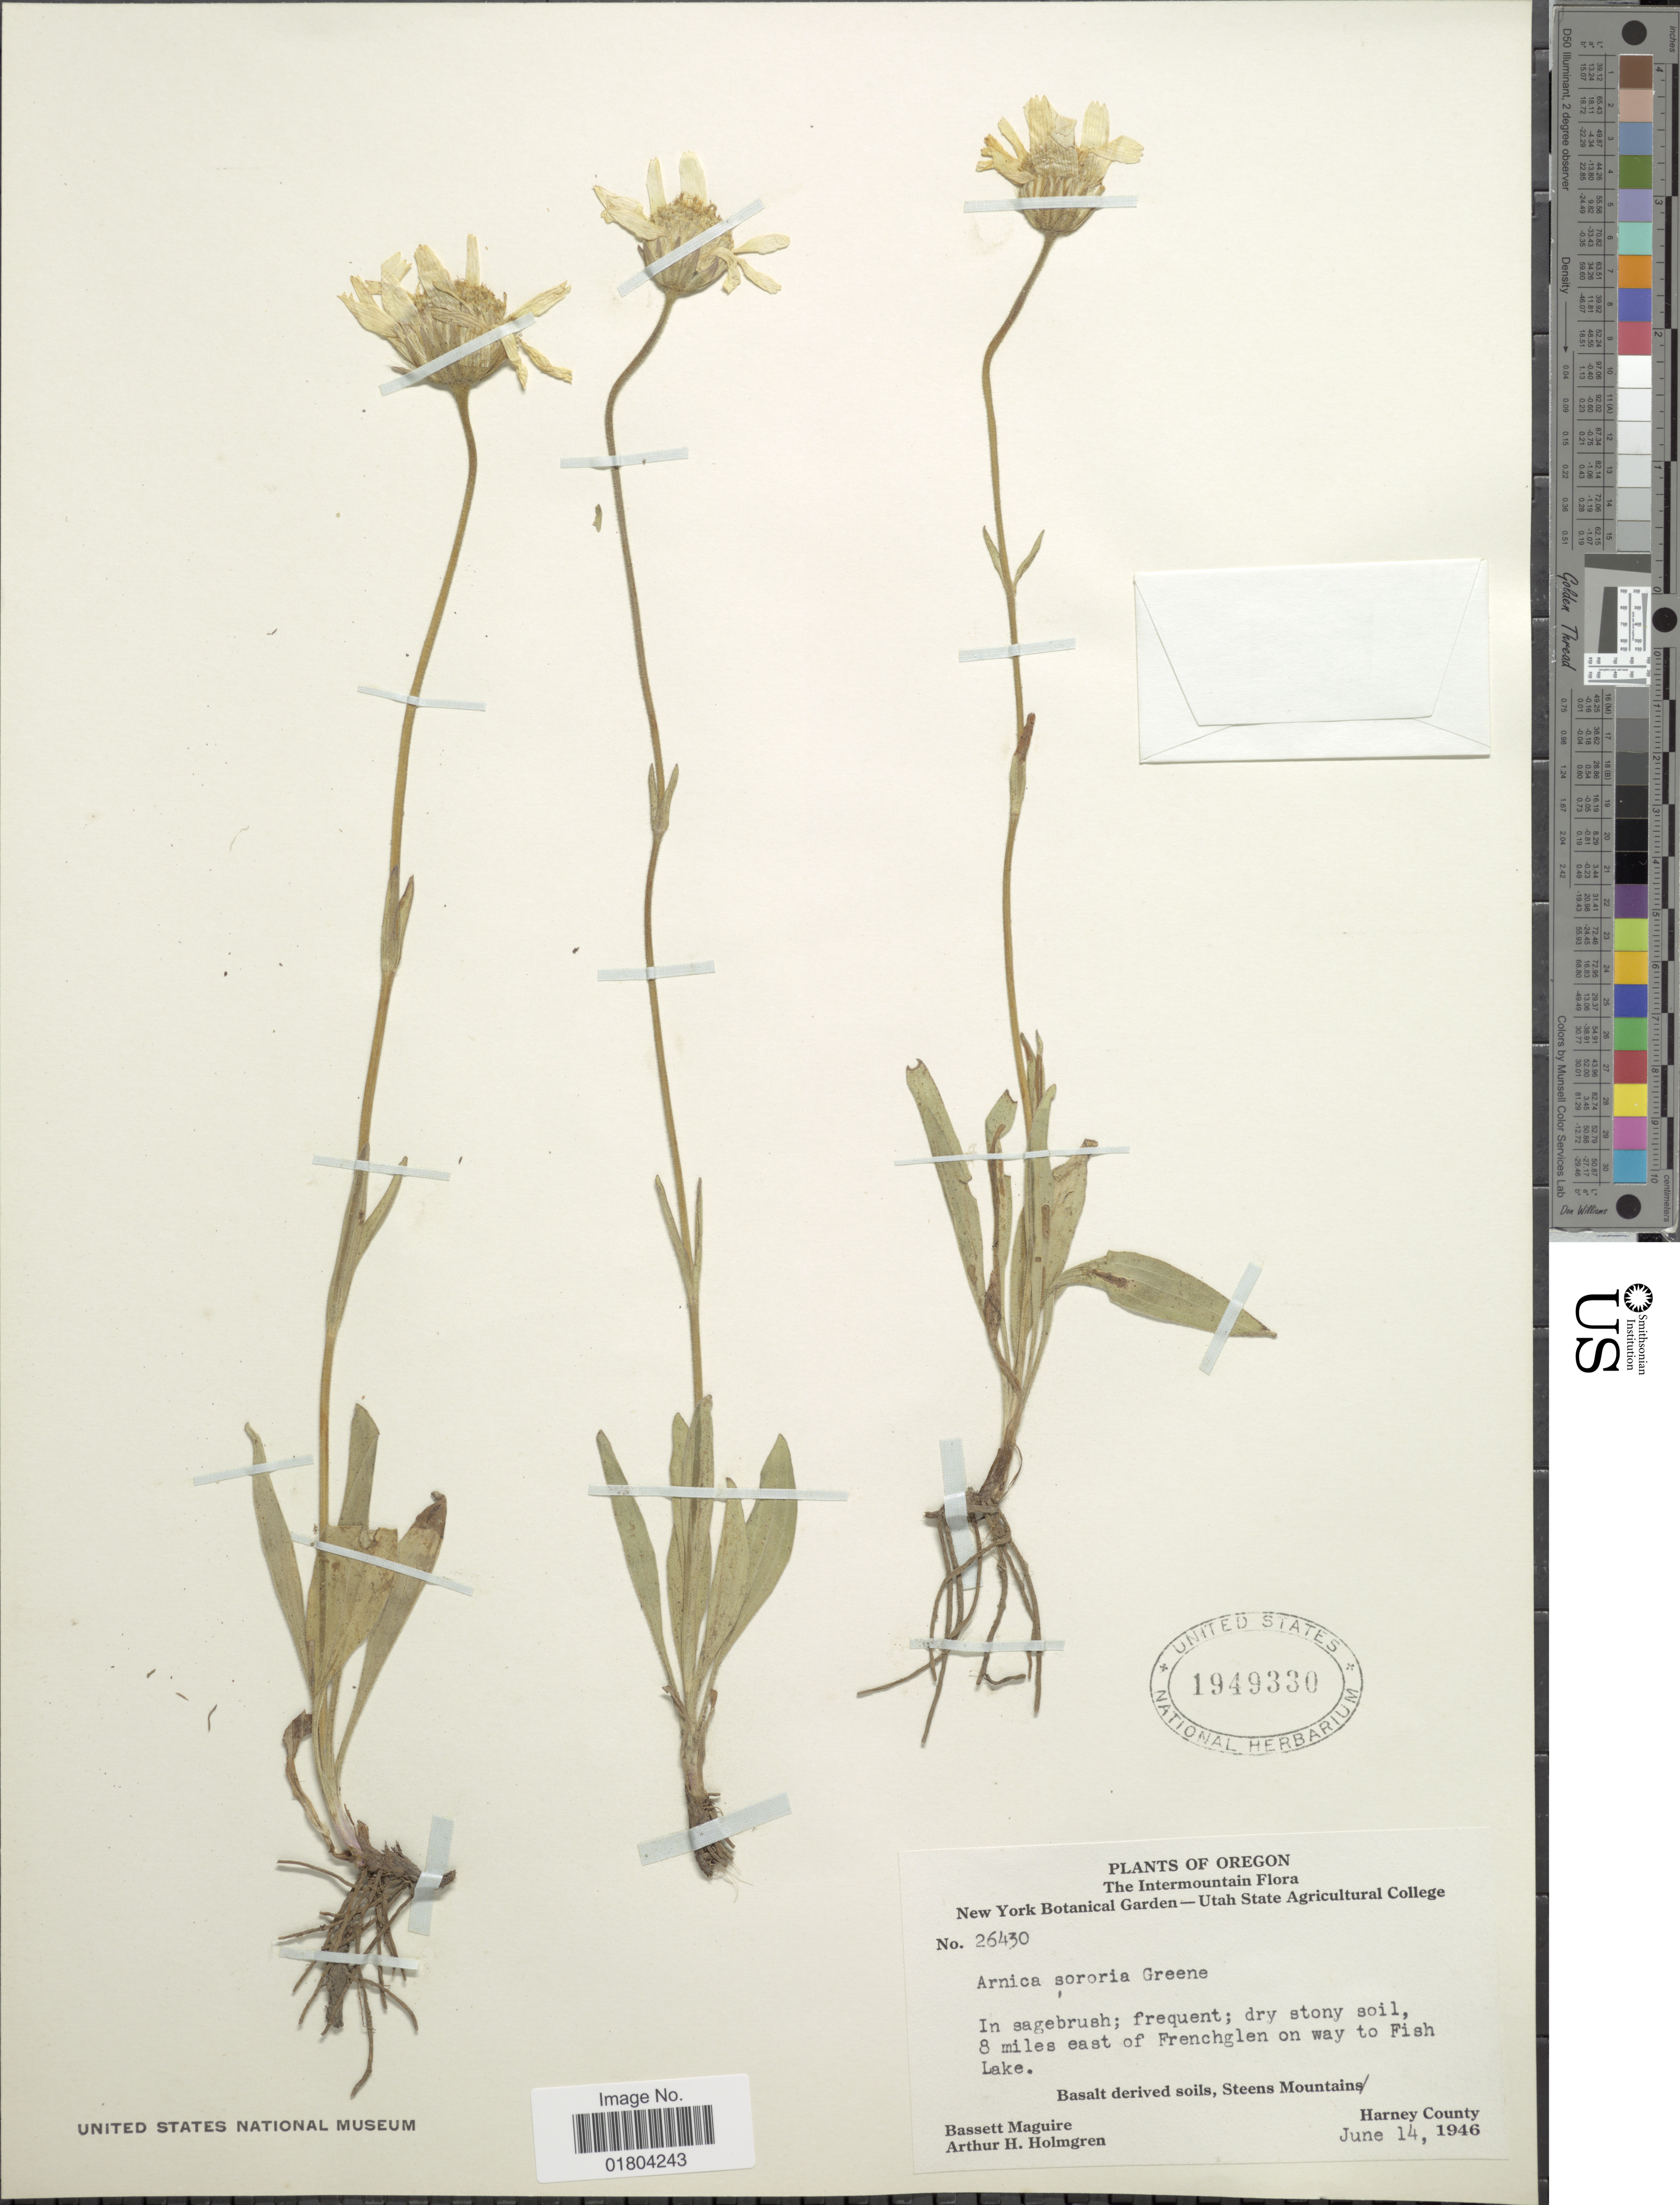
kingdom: Plantae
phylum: Tracheophyta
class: Magnoliopsida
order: Asterales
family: Asteraceae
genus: Arnica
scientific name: Arnica sororia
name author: Greene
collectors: B. Maguire & A. H. Holmgren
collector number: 26430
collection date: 1946-06-14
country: United States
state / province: Oregon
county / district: Harney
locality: The Intermountain, 8 miles east of Frenchglen on way to Fish Lake, Basalt derived soils, Steens Mountains, Harney County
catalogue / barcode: US 1949330